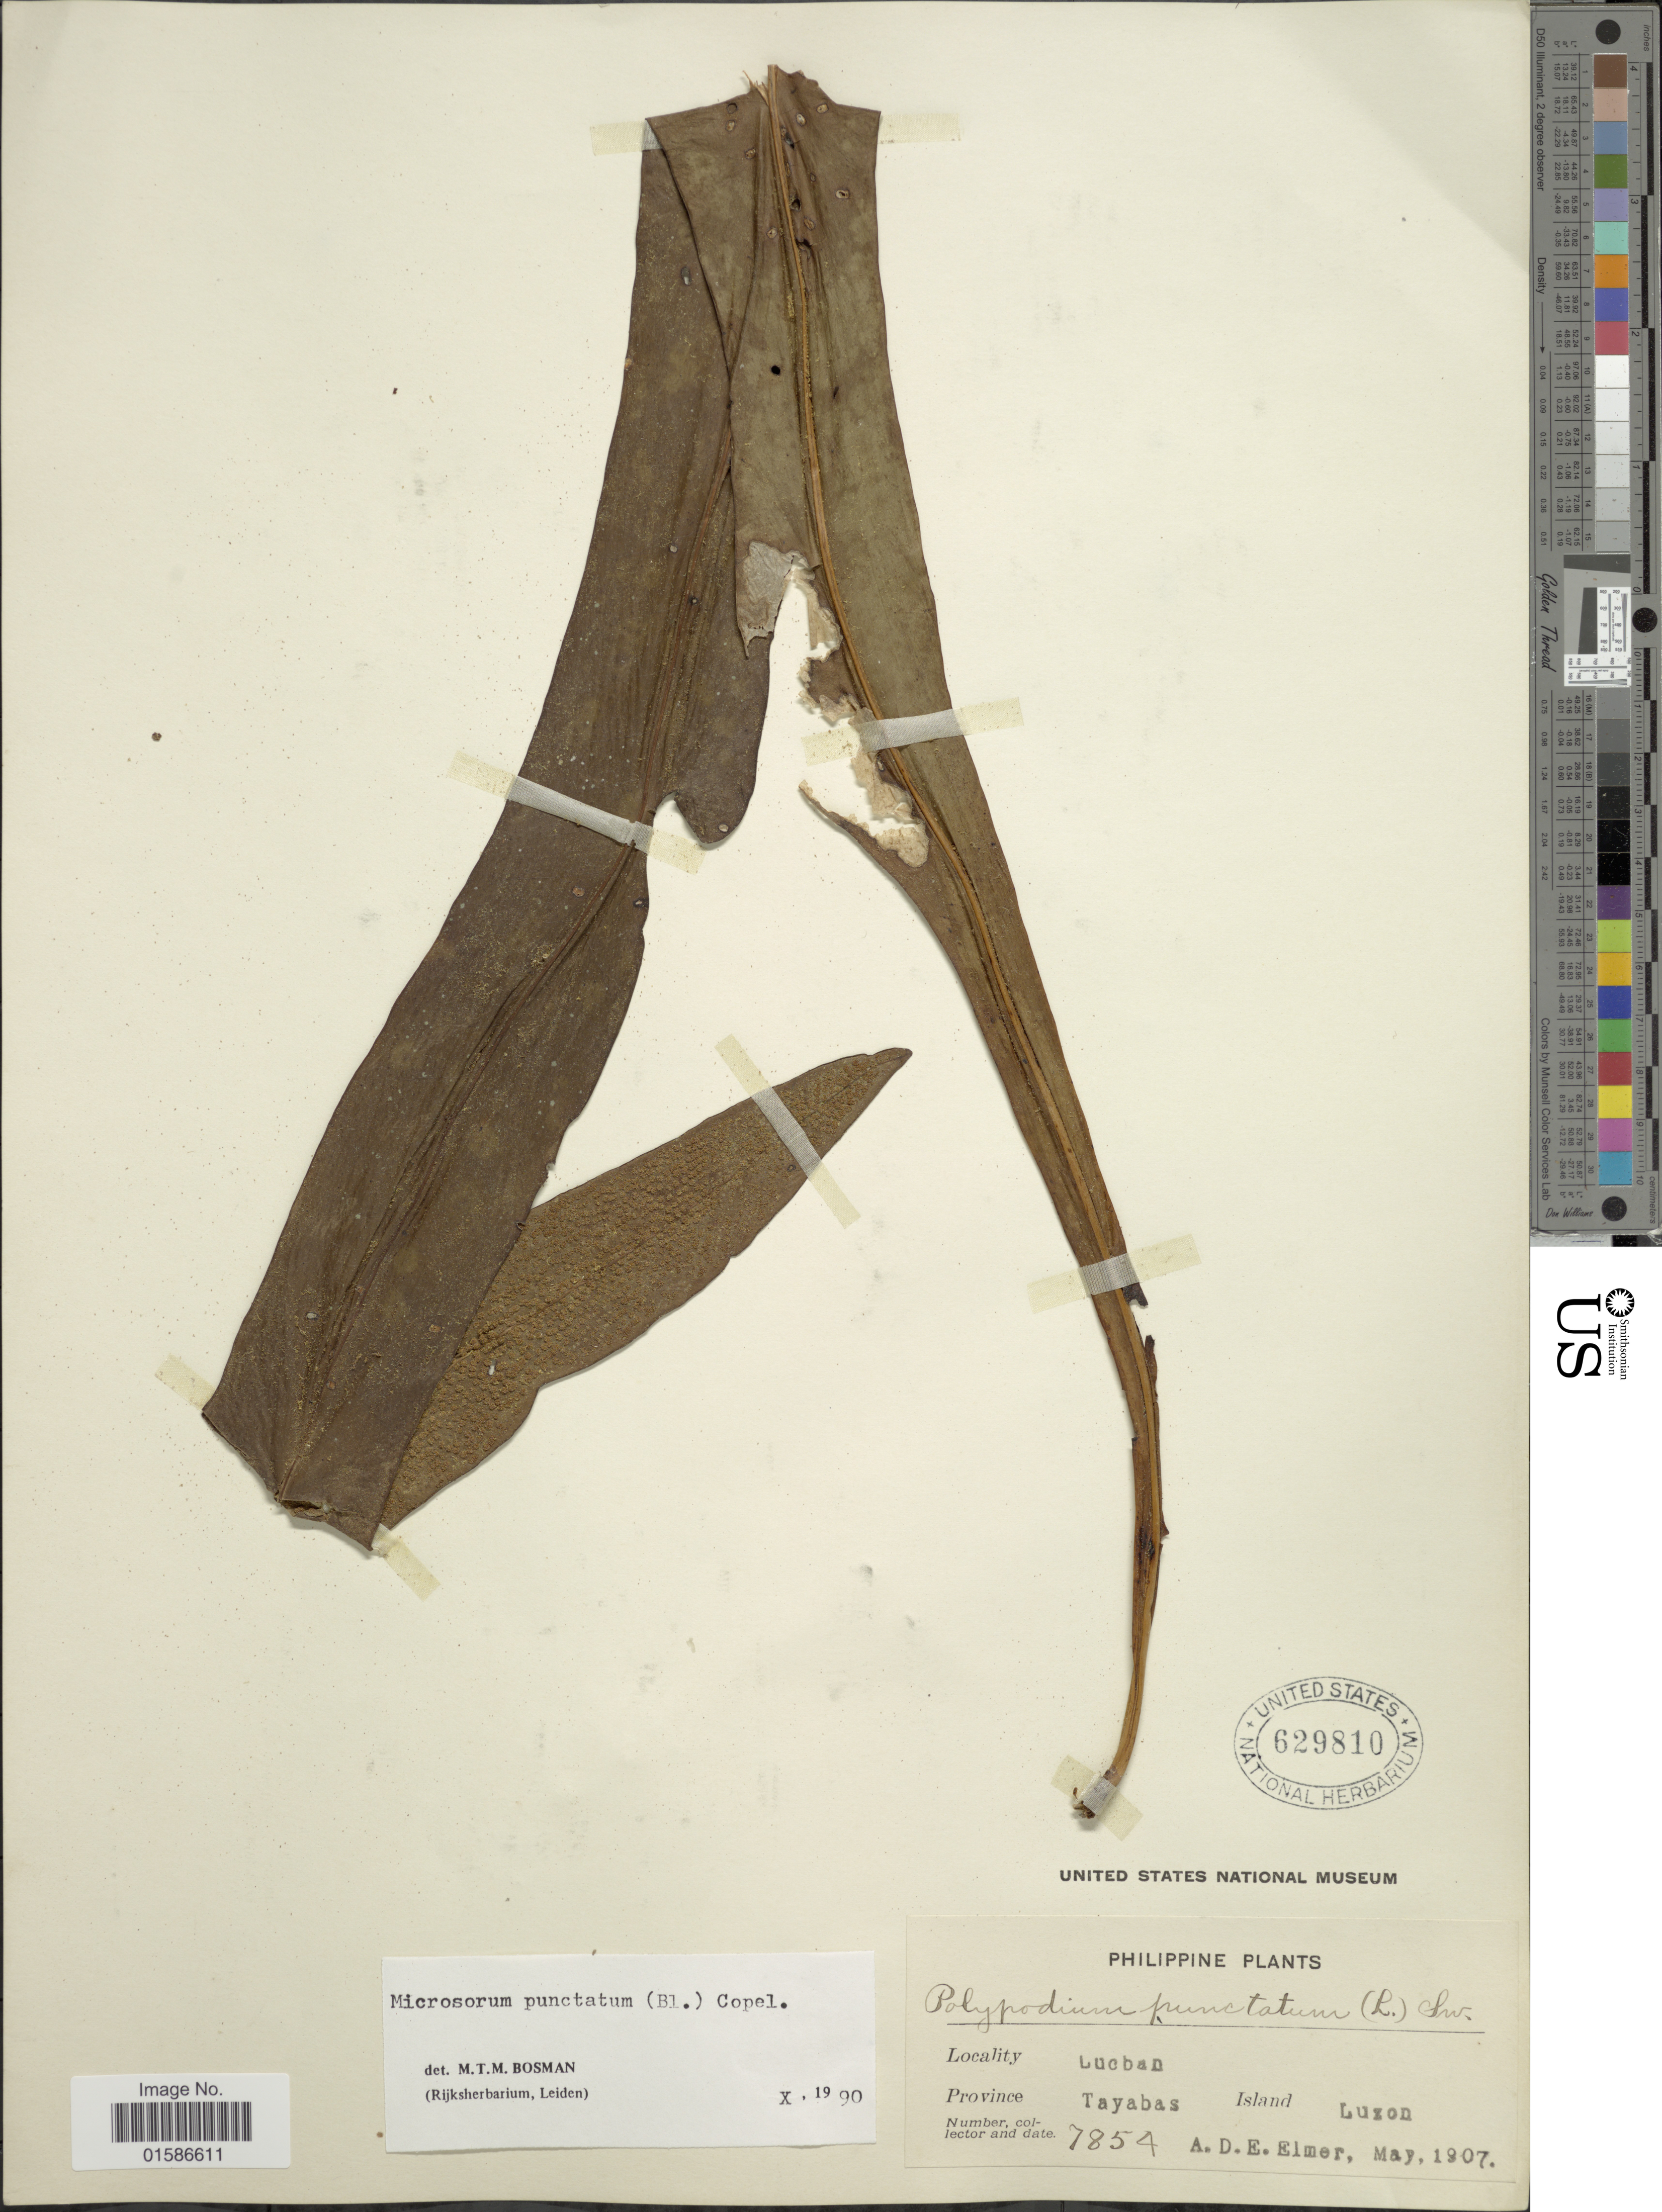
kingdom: Plantae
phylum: Tracheophyta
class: Polypodiopsida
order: Polypodiales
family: Polypodiaceae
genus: Microsorum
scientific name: Microsorum punctatum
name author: (L.) Copel.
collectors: A. D. E. Elmer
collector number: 7854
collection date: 1907-05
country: Philippines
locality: Lucban, Province Tayabas, Island Luzon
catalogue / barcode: US 629810